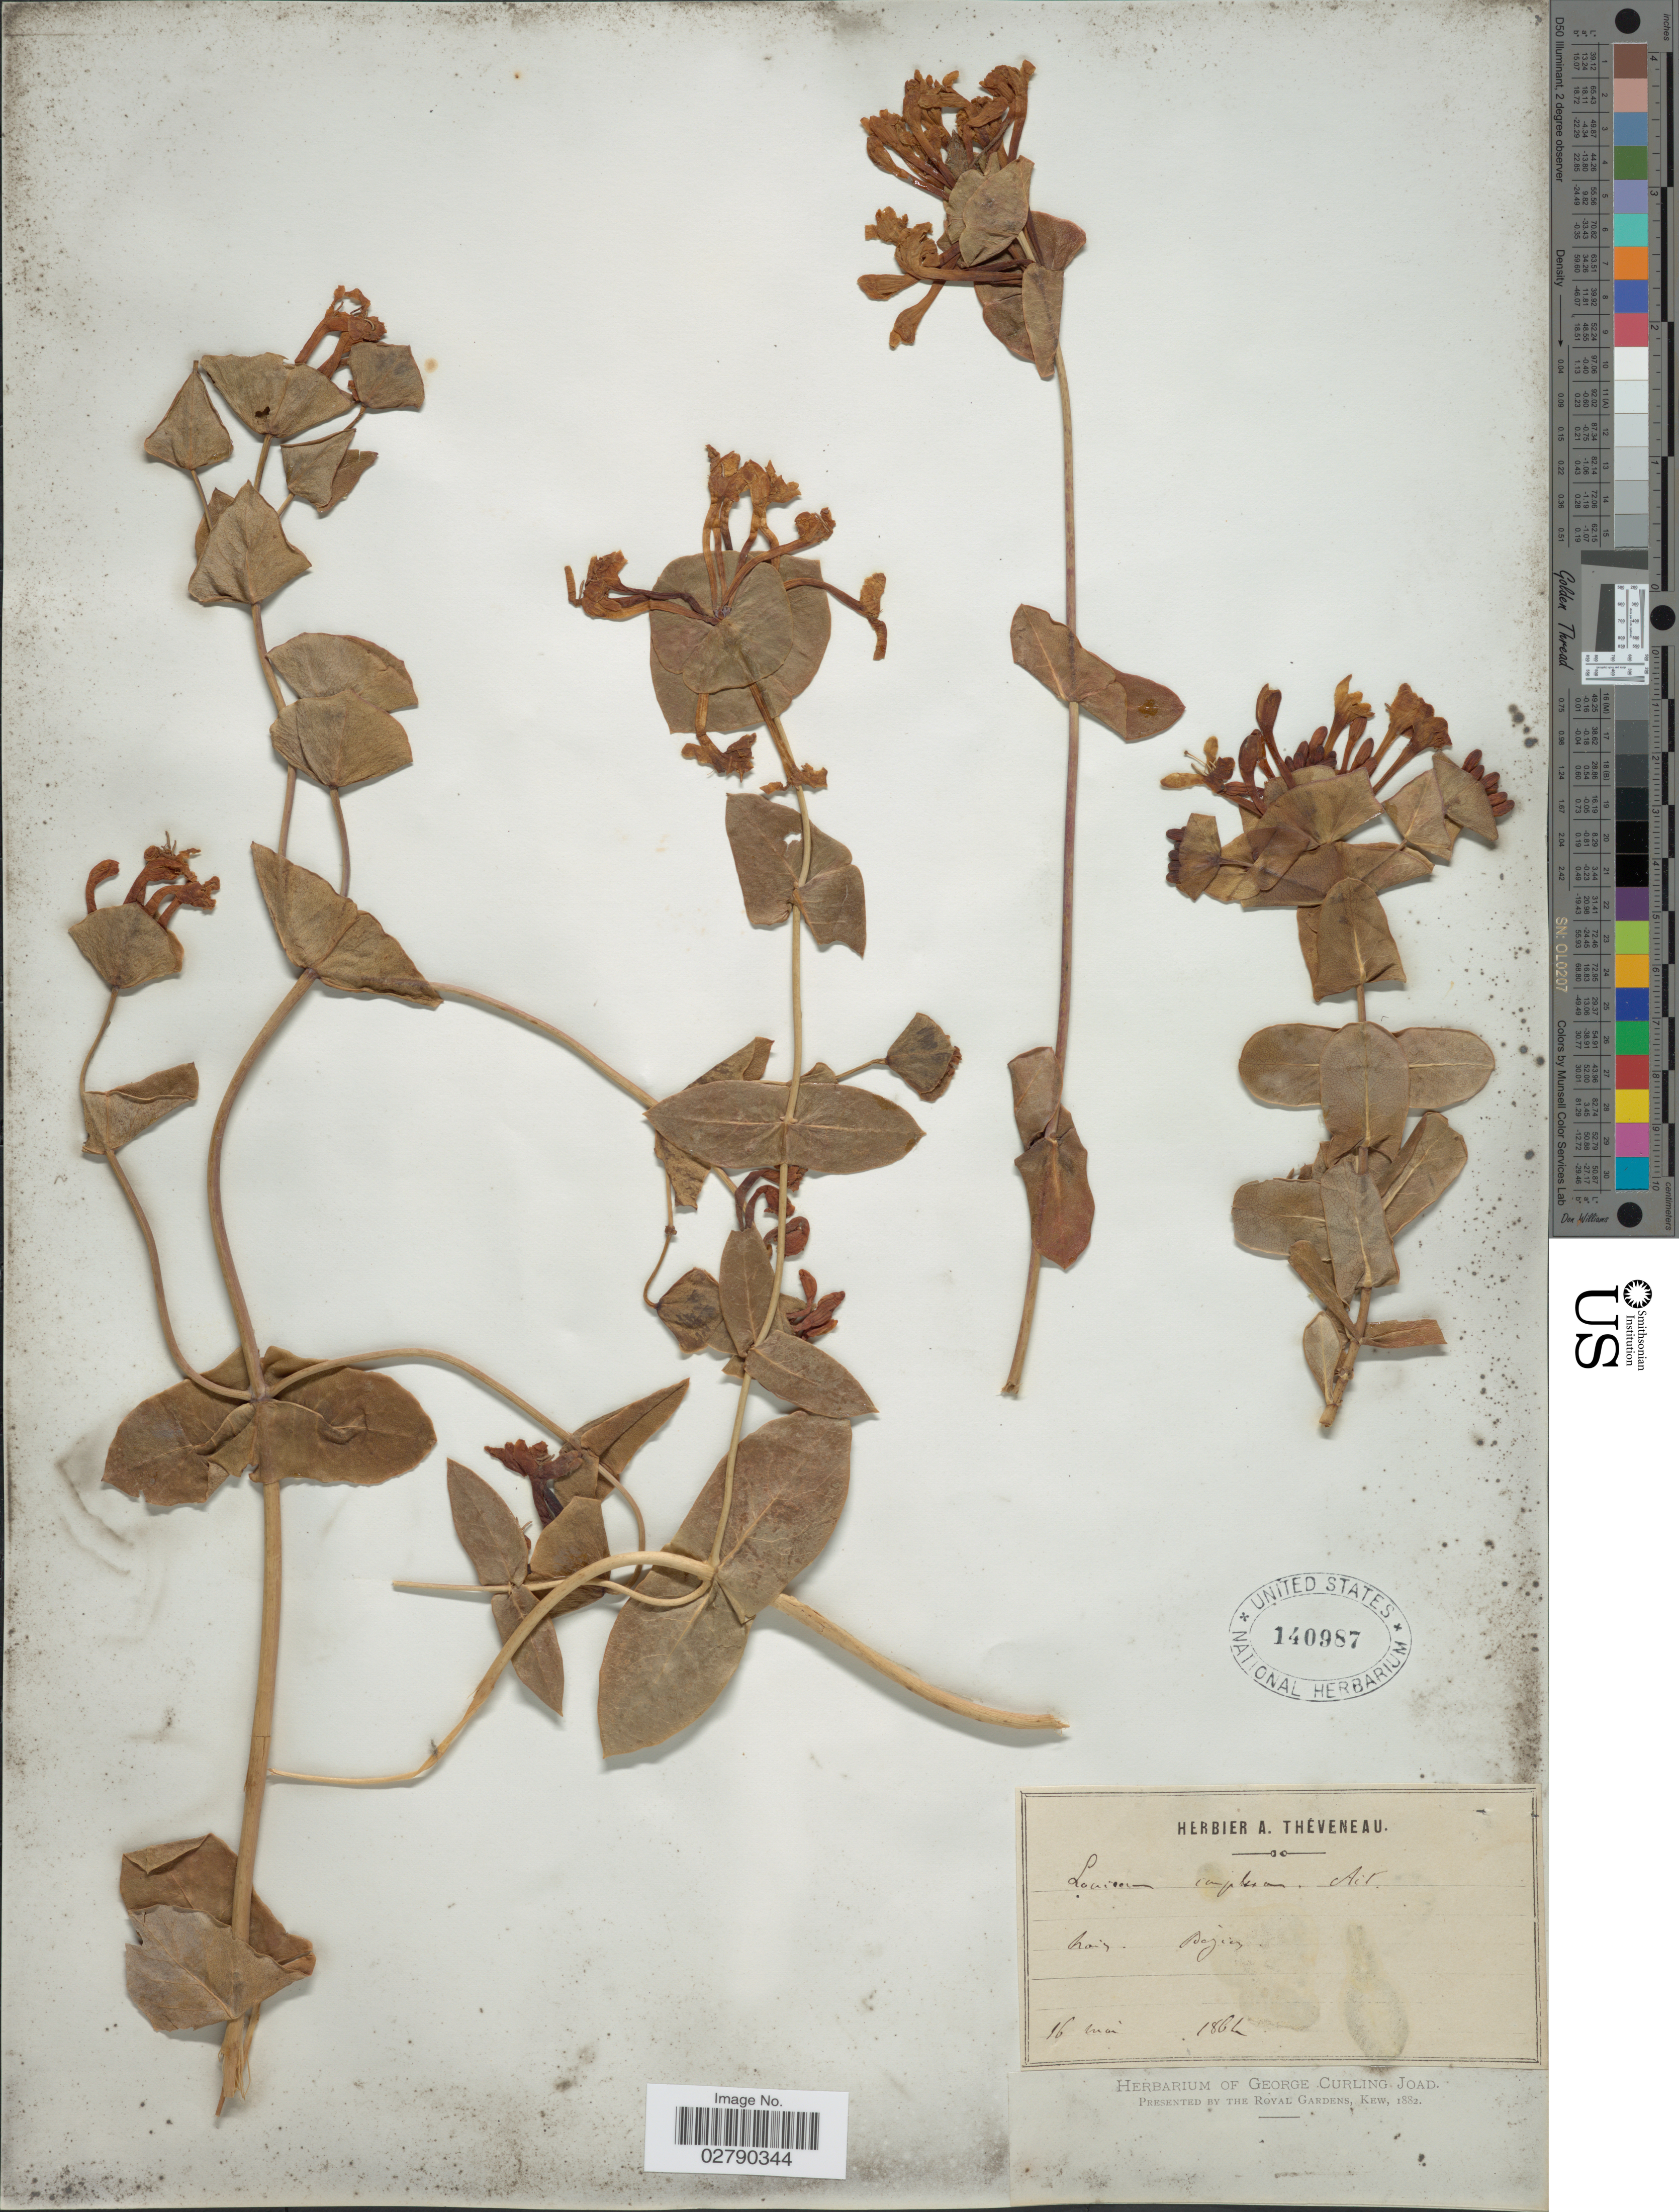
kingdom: Plantae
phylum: Tracheophyta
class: Magnoliopsida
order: Dipsacales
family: Caprifoliaceae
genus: Lonicera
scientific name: Lonicera implexa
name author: Aiton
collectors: ex herb. A. Theveneau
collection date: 1864-05-16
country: France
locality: Hoir [interpreted]. Béziers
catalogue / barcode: US 140987